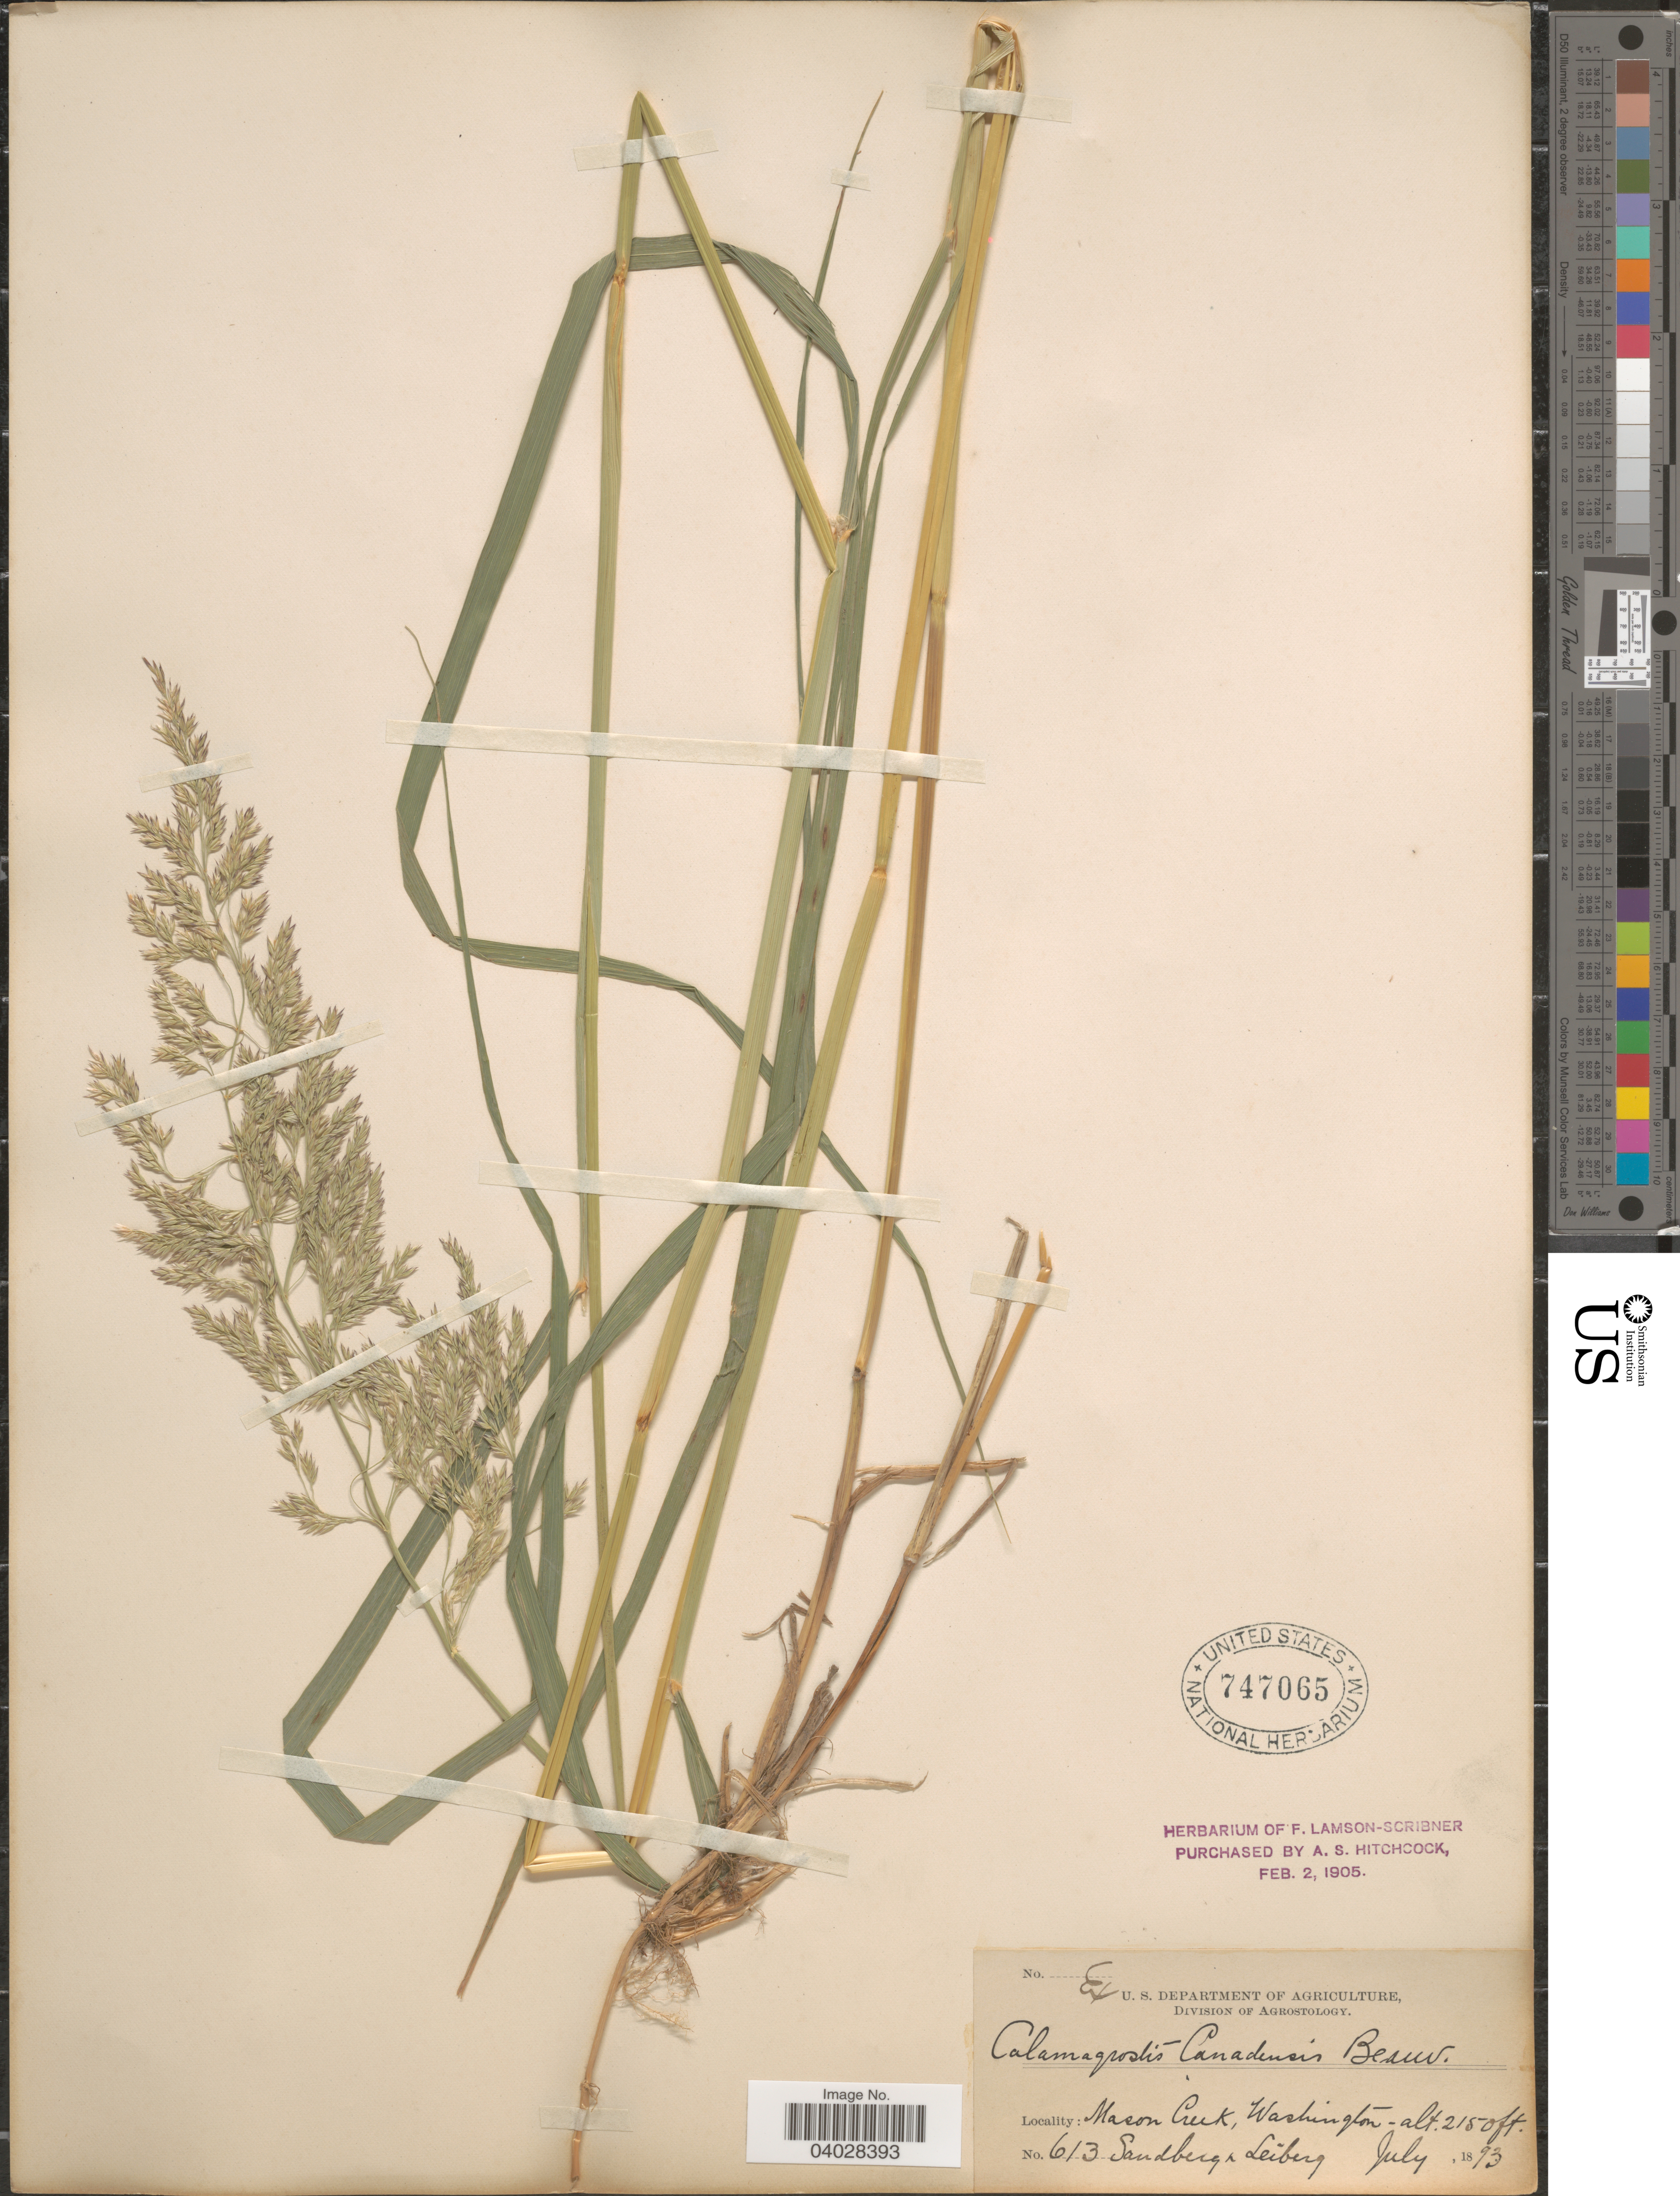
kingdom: Plantae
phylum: Tracheophyta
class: Liliopsida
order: Poales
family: Poaceae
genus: Calamagrostis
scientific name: Calamagrostis canadensis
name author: (Michx.) P. Beauv.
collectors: Sandberg & -. Leiberg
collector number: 613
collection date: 1893-07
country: United States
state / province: Washington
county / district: Okanogan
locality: Mason Creek.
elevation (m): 655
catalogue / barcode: US 747065